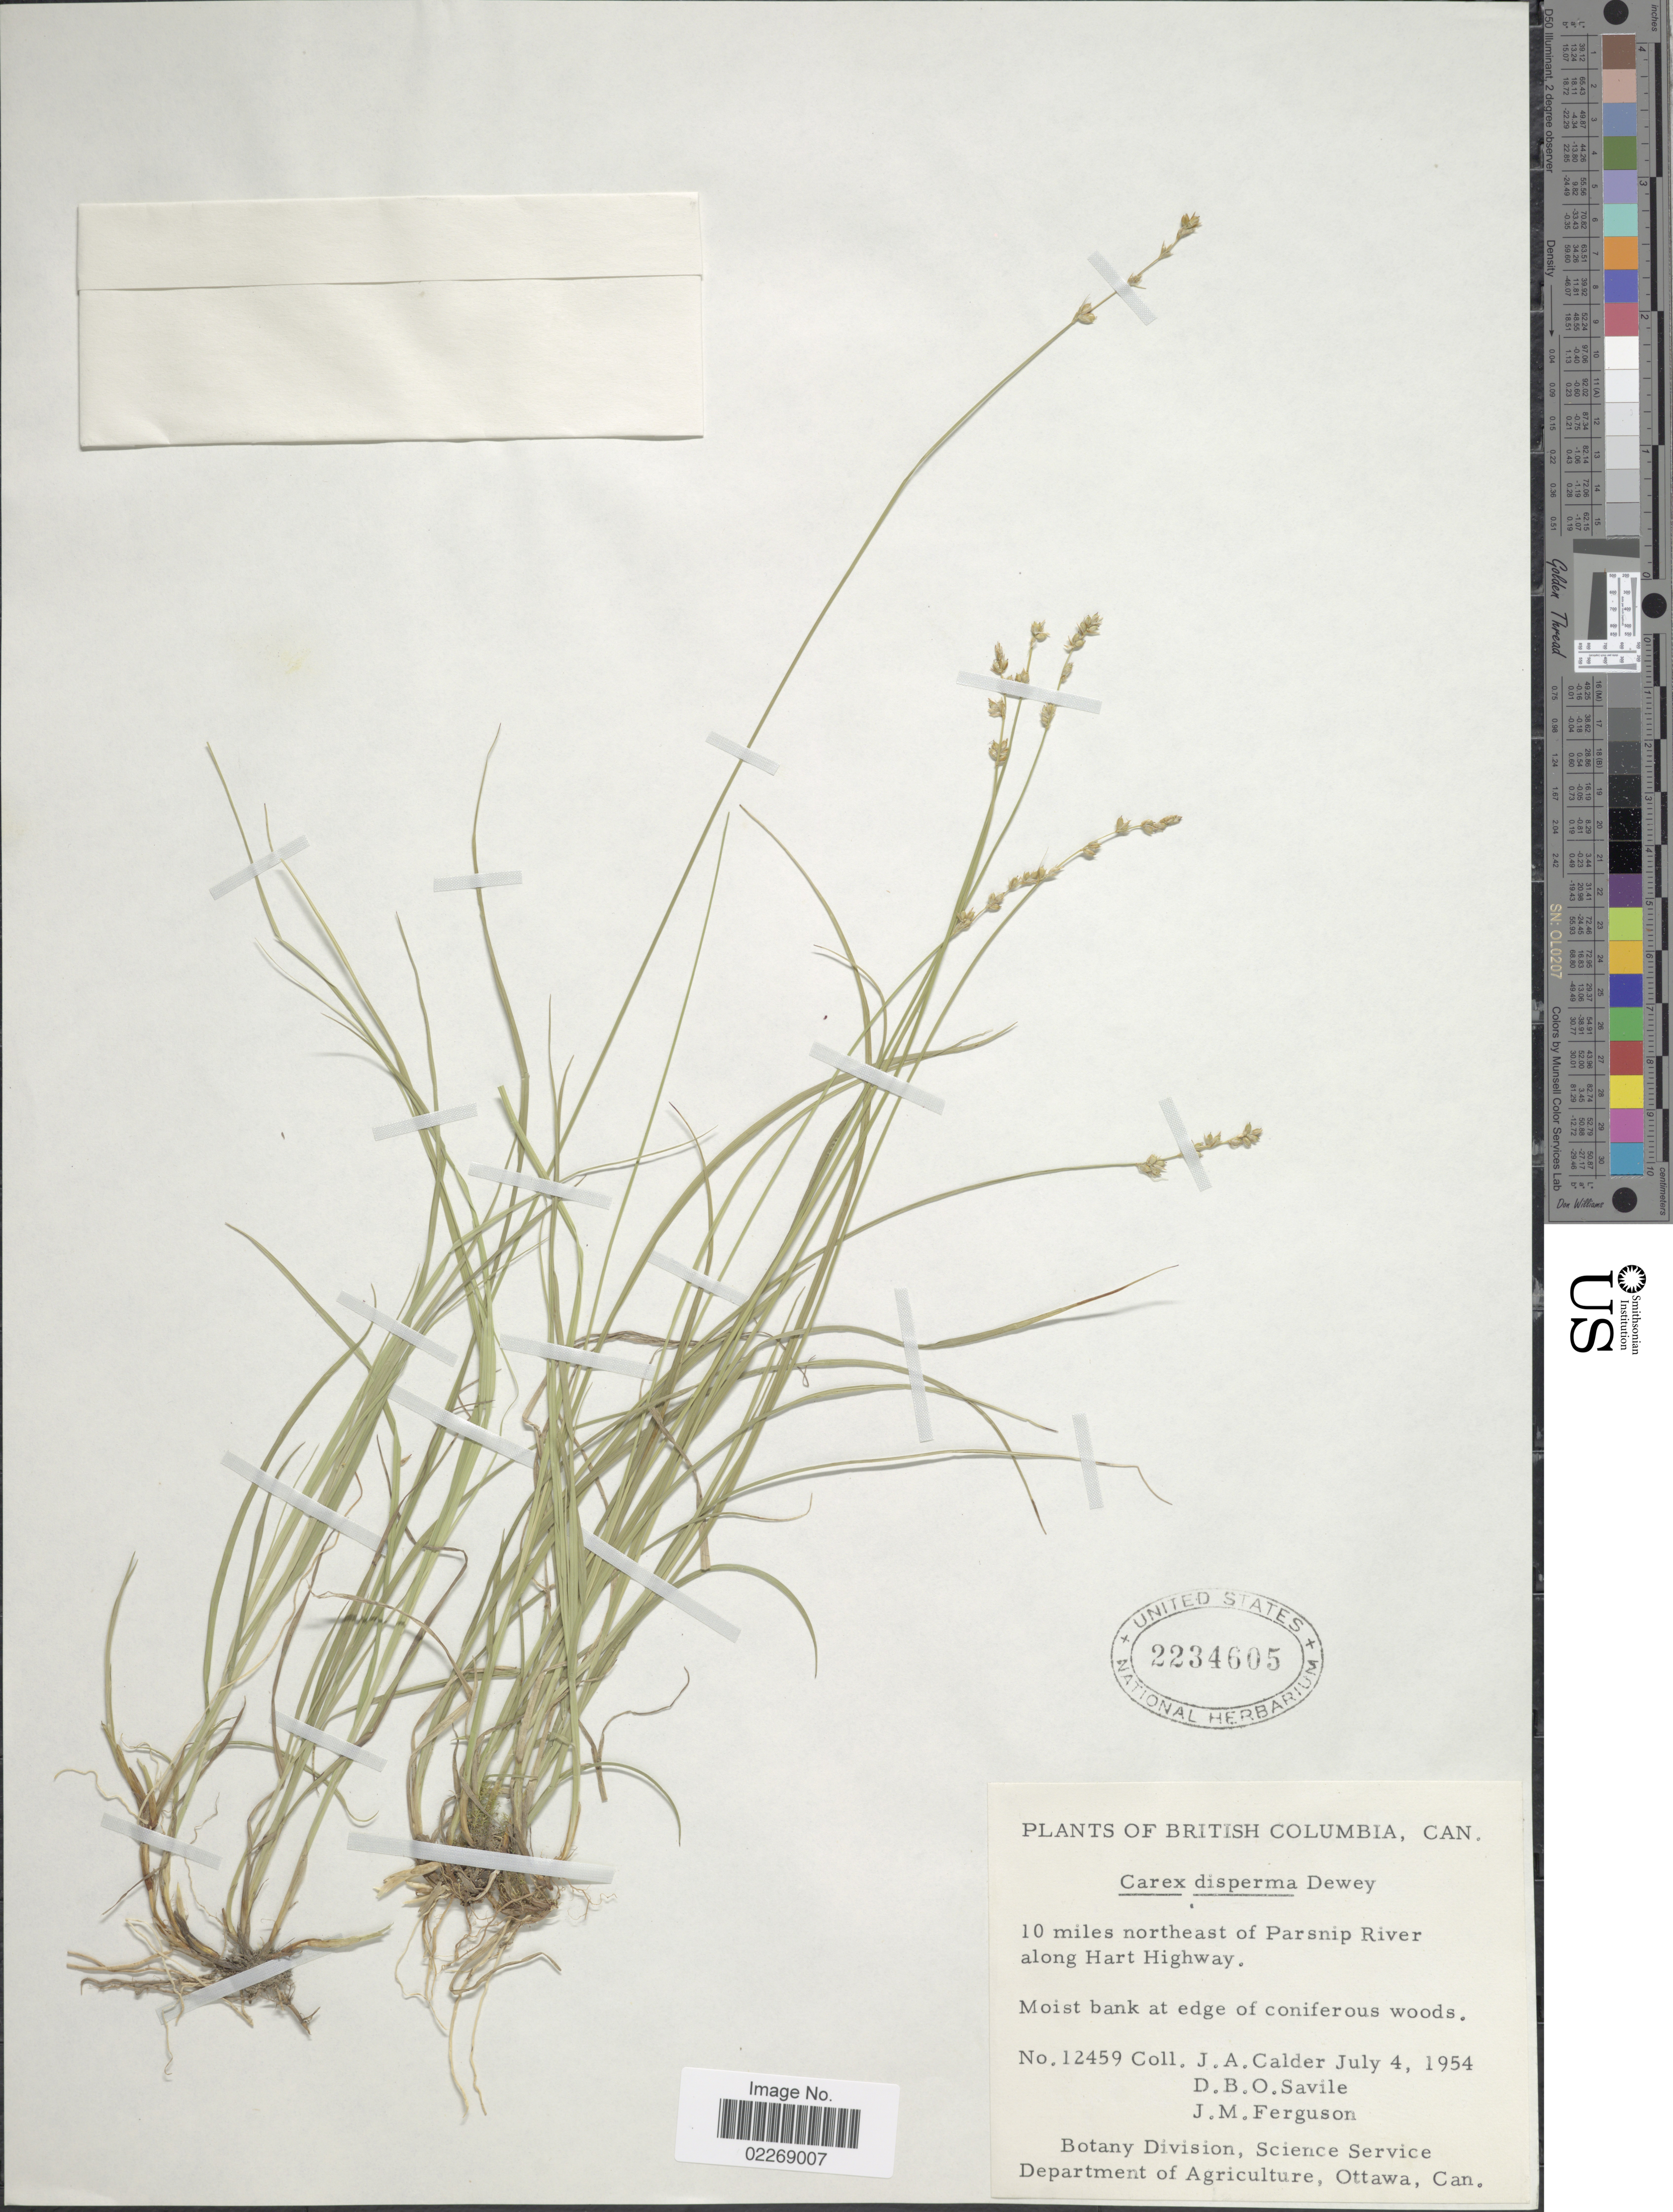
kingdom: Plantae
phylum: Tracheophyta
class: Liliopsida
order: Poales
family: Cyperaceae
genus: Carex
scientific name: Carex disperma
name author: Dewey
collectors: J. A. Calder, D. Savile & J. M. Ferguson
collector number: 12459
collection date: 1954-07-04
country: Canada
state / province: British Columbia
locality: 10 miles northeast of Parsnip River along Hart Highway, Moist bank at edge of coniferous woods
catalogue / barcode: US 2234605